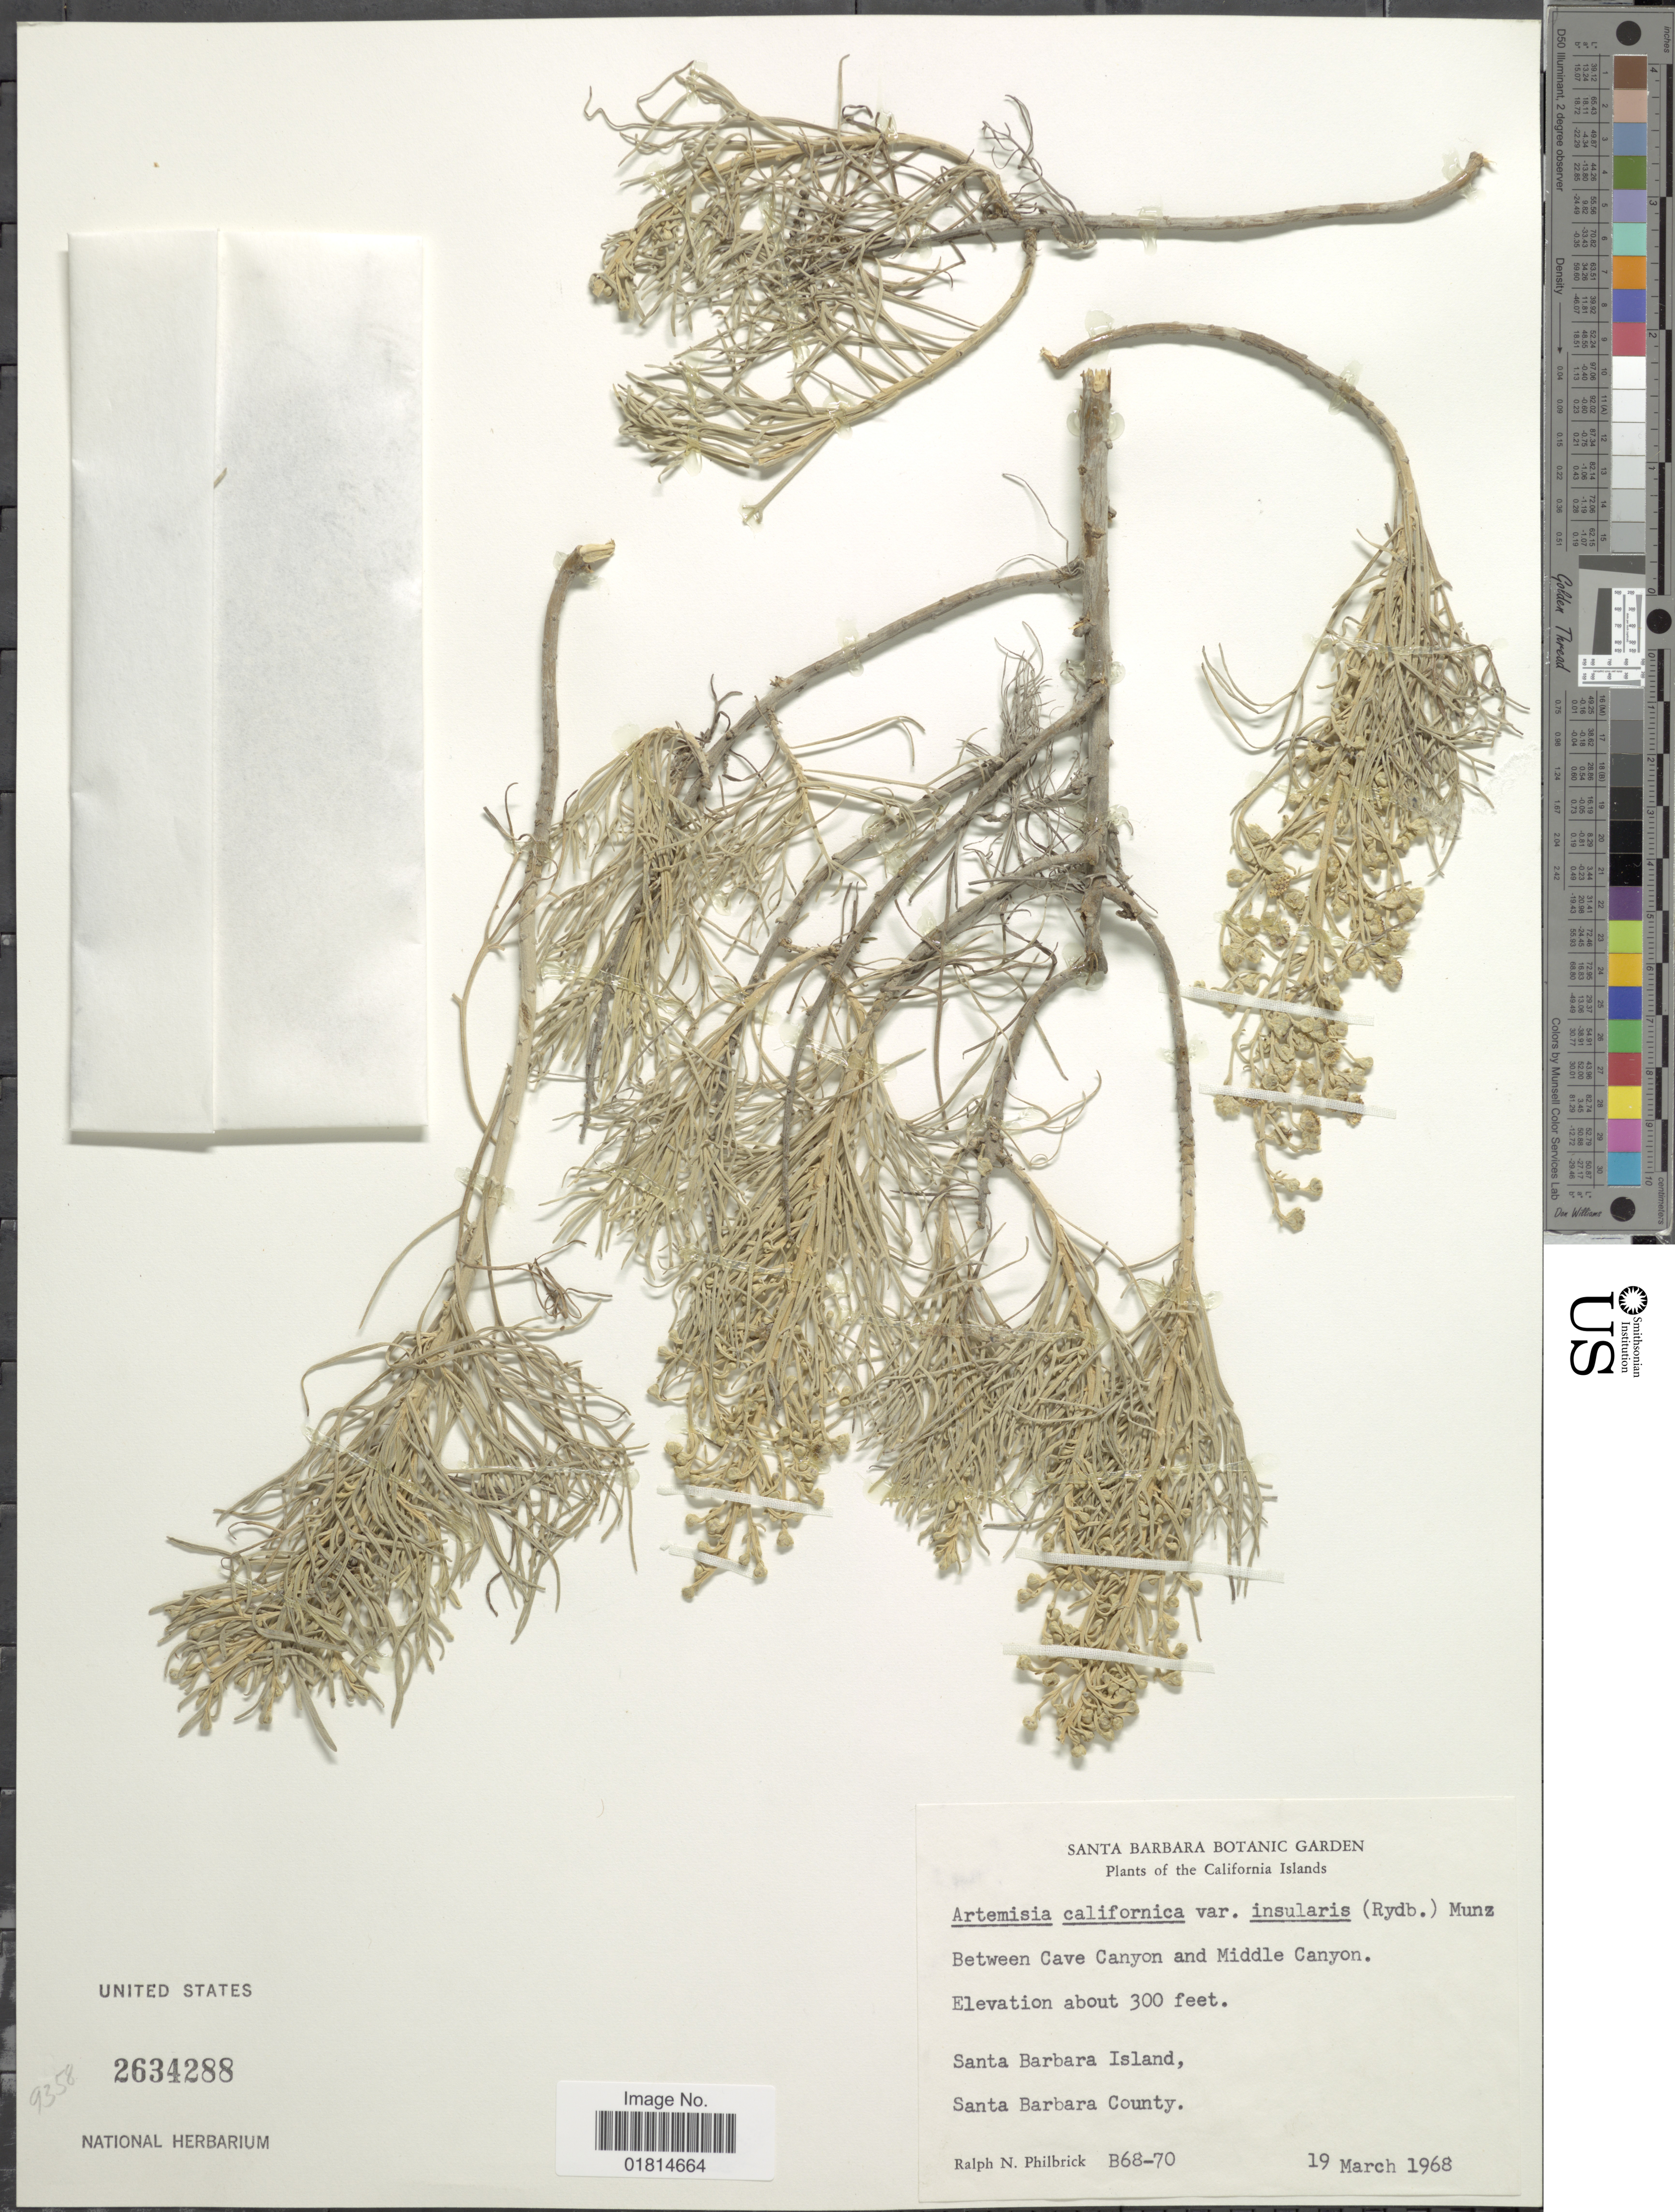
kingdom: Plantae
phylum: Tracheophyta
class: Magnoliopsida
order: Asterales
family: Asteraceae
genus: Artemisia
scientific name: Artemisia californica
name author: Less.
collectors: R. Philbrick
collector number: B68-70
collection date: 1968-03-19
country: United States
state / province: California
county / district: Santa Barbara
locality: California Islands. Between Cave Canyon and Middle Canyon. Santa Barbara Island, Santa Barbara County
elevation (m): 91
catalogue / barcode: US 2634288